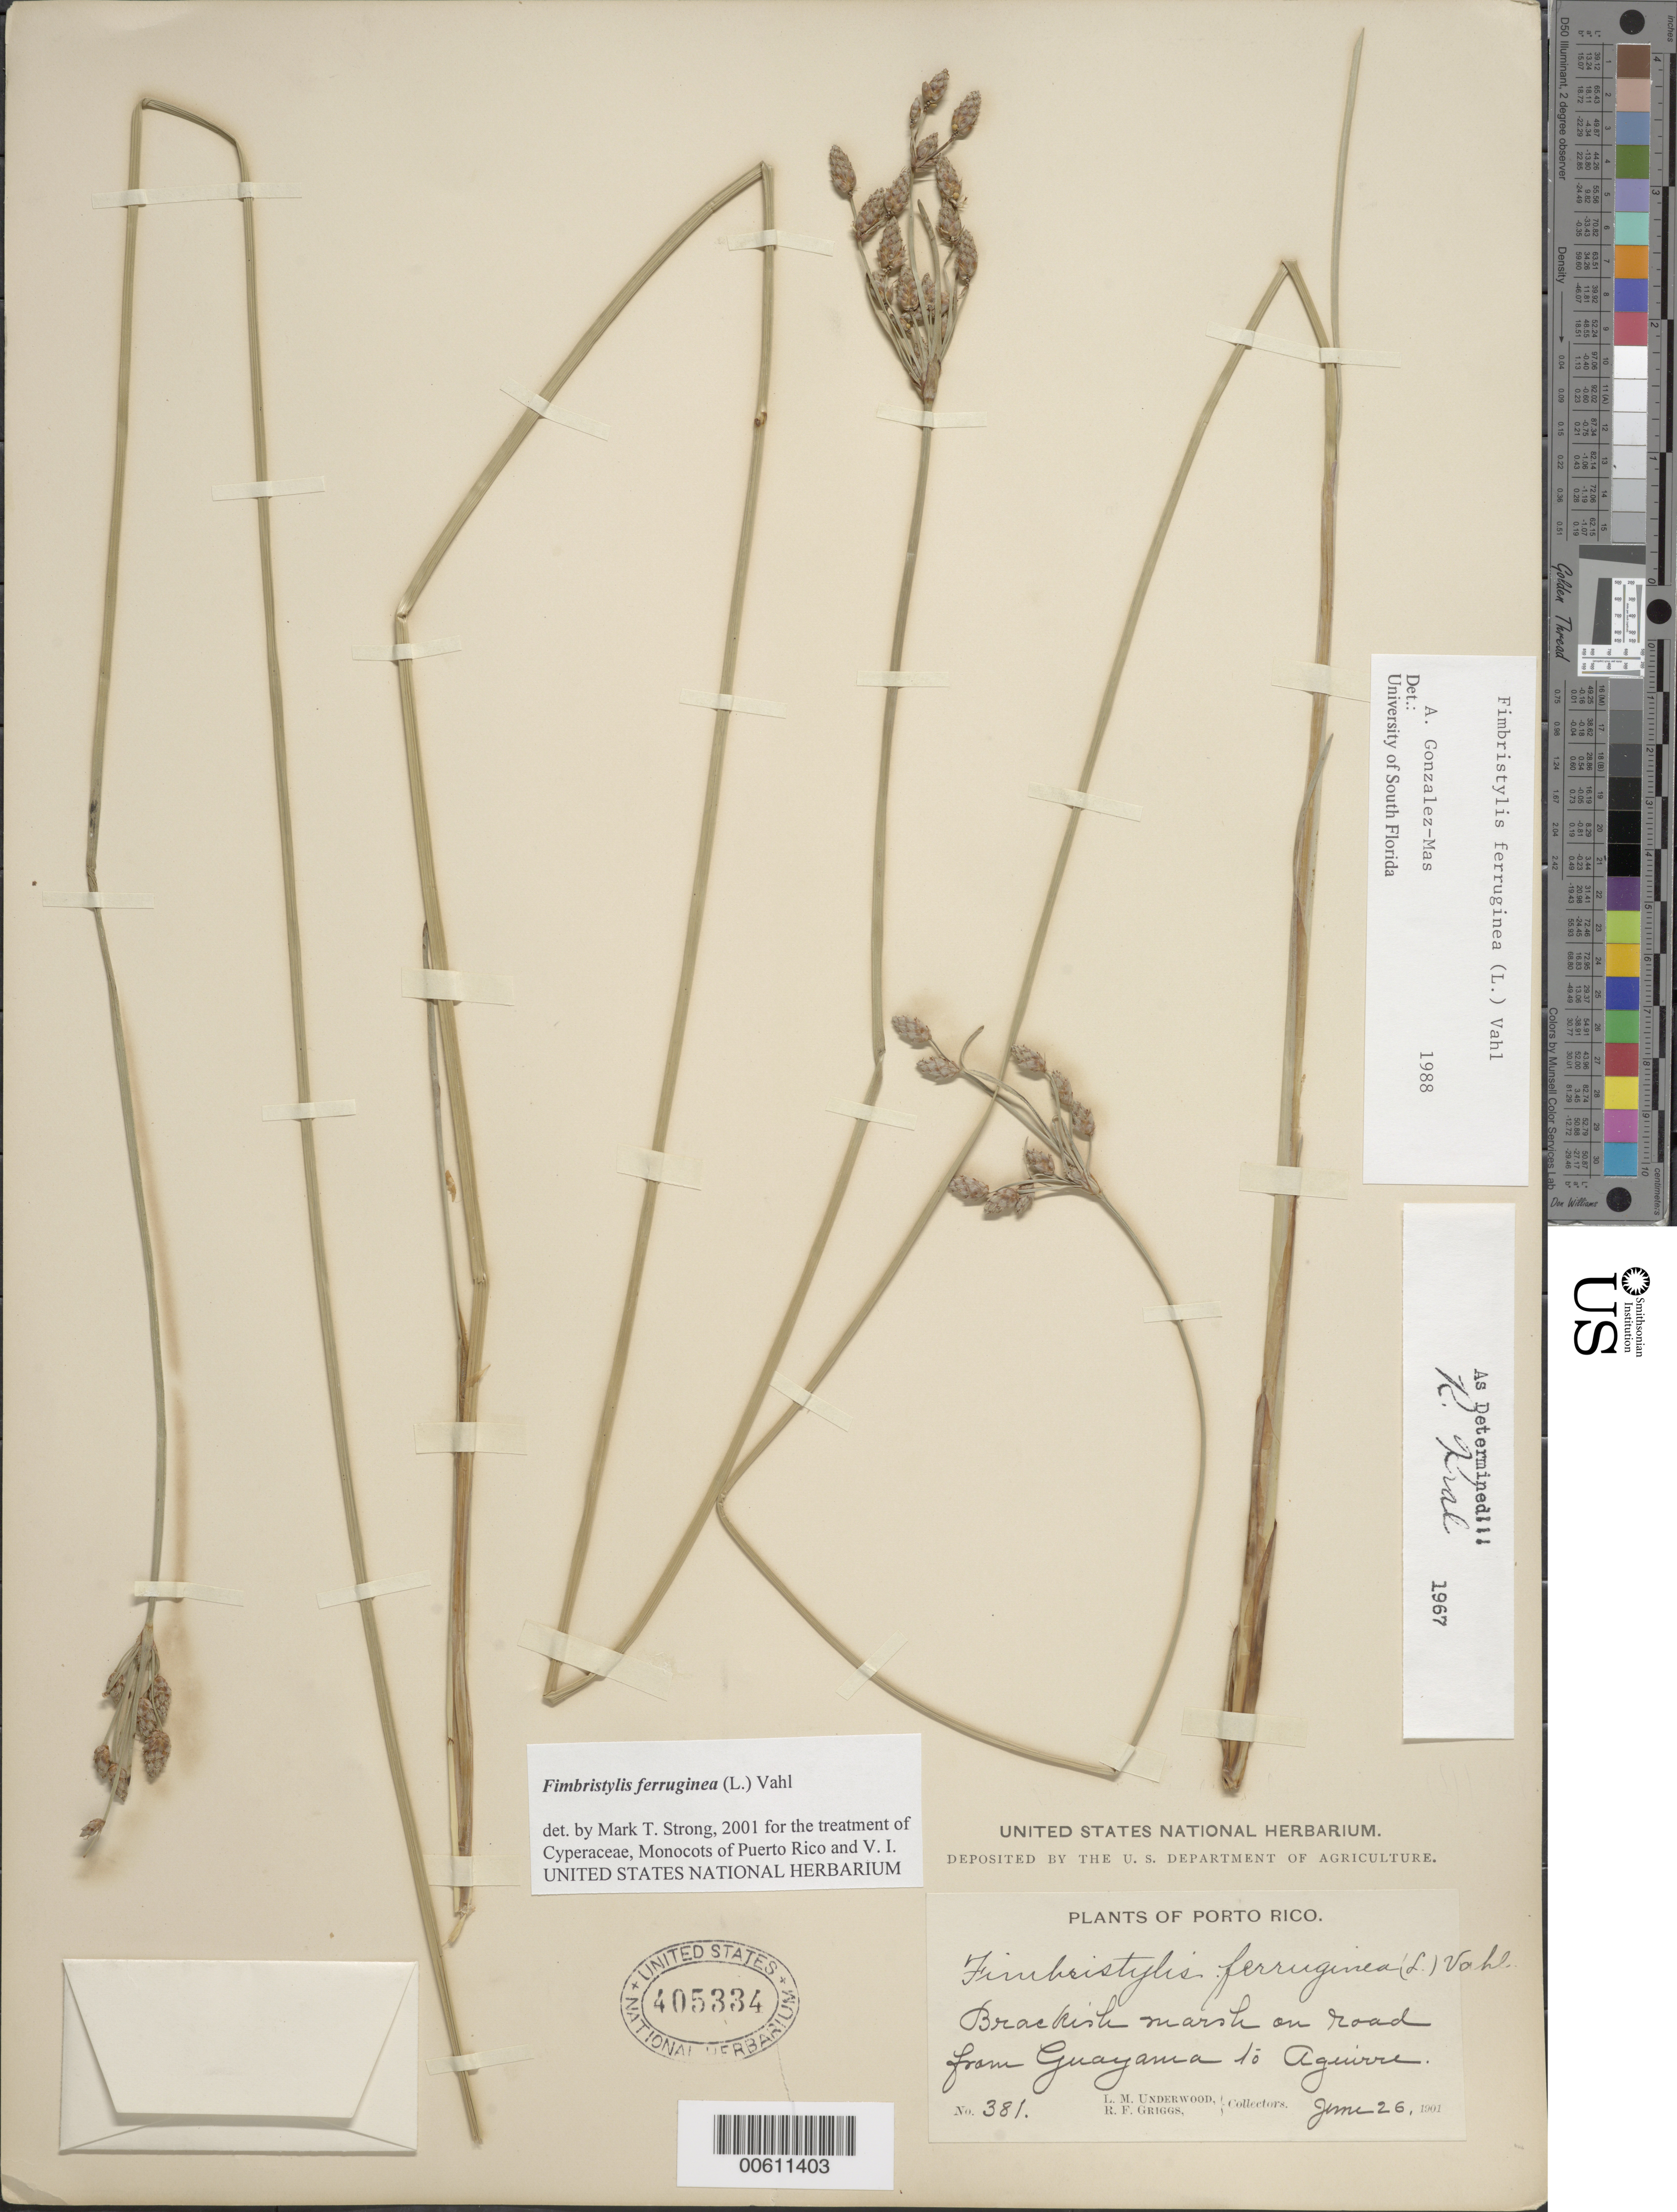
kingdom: Plantae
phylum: Tracheophyta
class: Liliopsida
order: Poales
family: Cyperaceae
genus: Fimbristylis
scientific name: Fimbristylis ferruginea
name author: (L.) Vahl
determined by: Strong, M. T., (US), Smithsonian Institution - National Museum of Natural History (UNITED STATES)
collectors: L. M. Underwood & R. F. Griggs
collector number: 381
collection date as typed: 26 Jun 1901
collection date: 1901-06-26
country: Puerto Rico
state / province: Guayama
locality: On road from Guayama to Aguirre.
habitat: Brackish marsh.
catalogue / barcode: US 405334